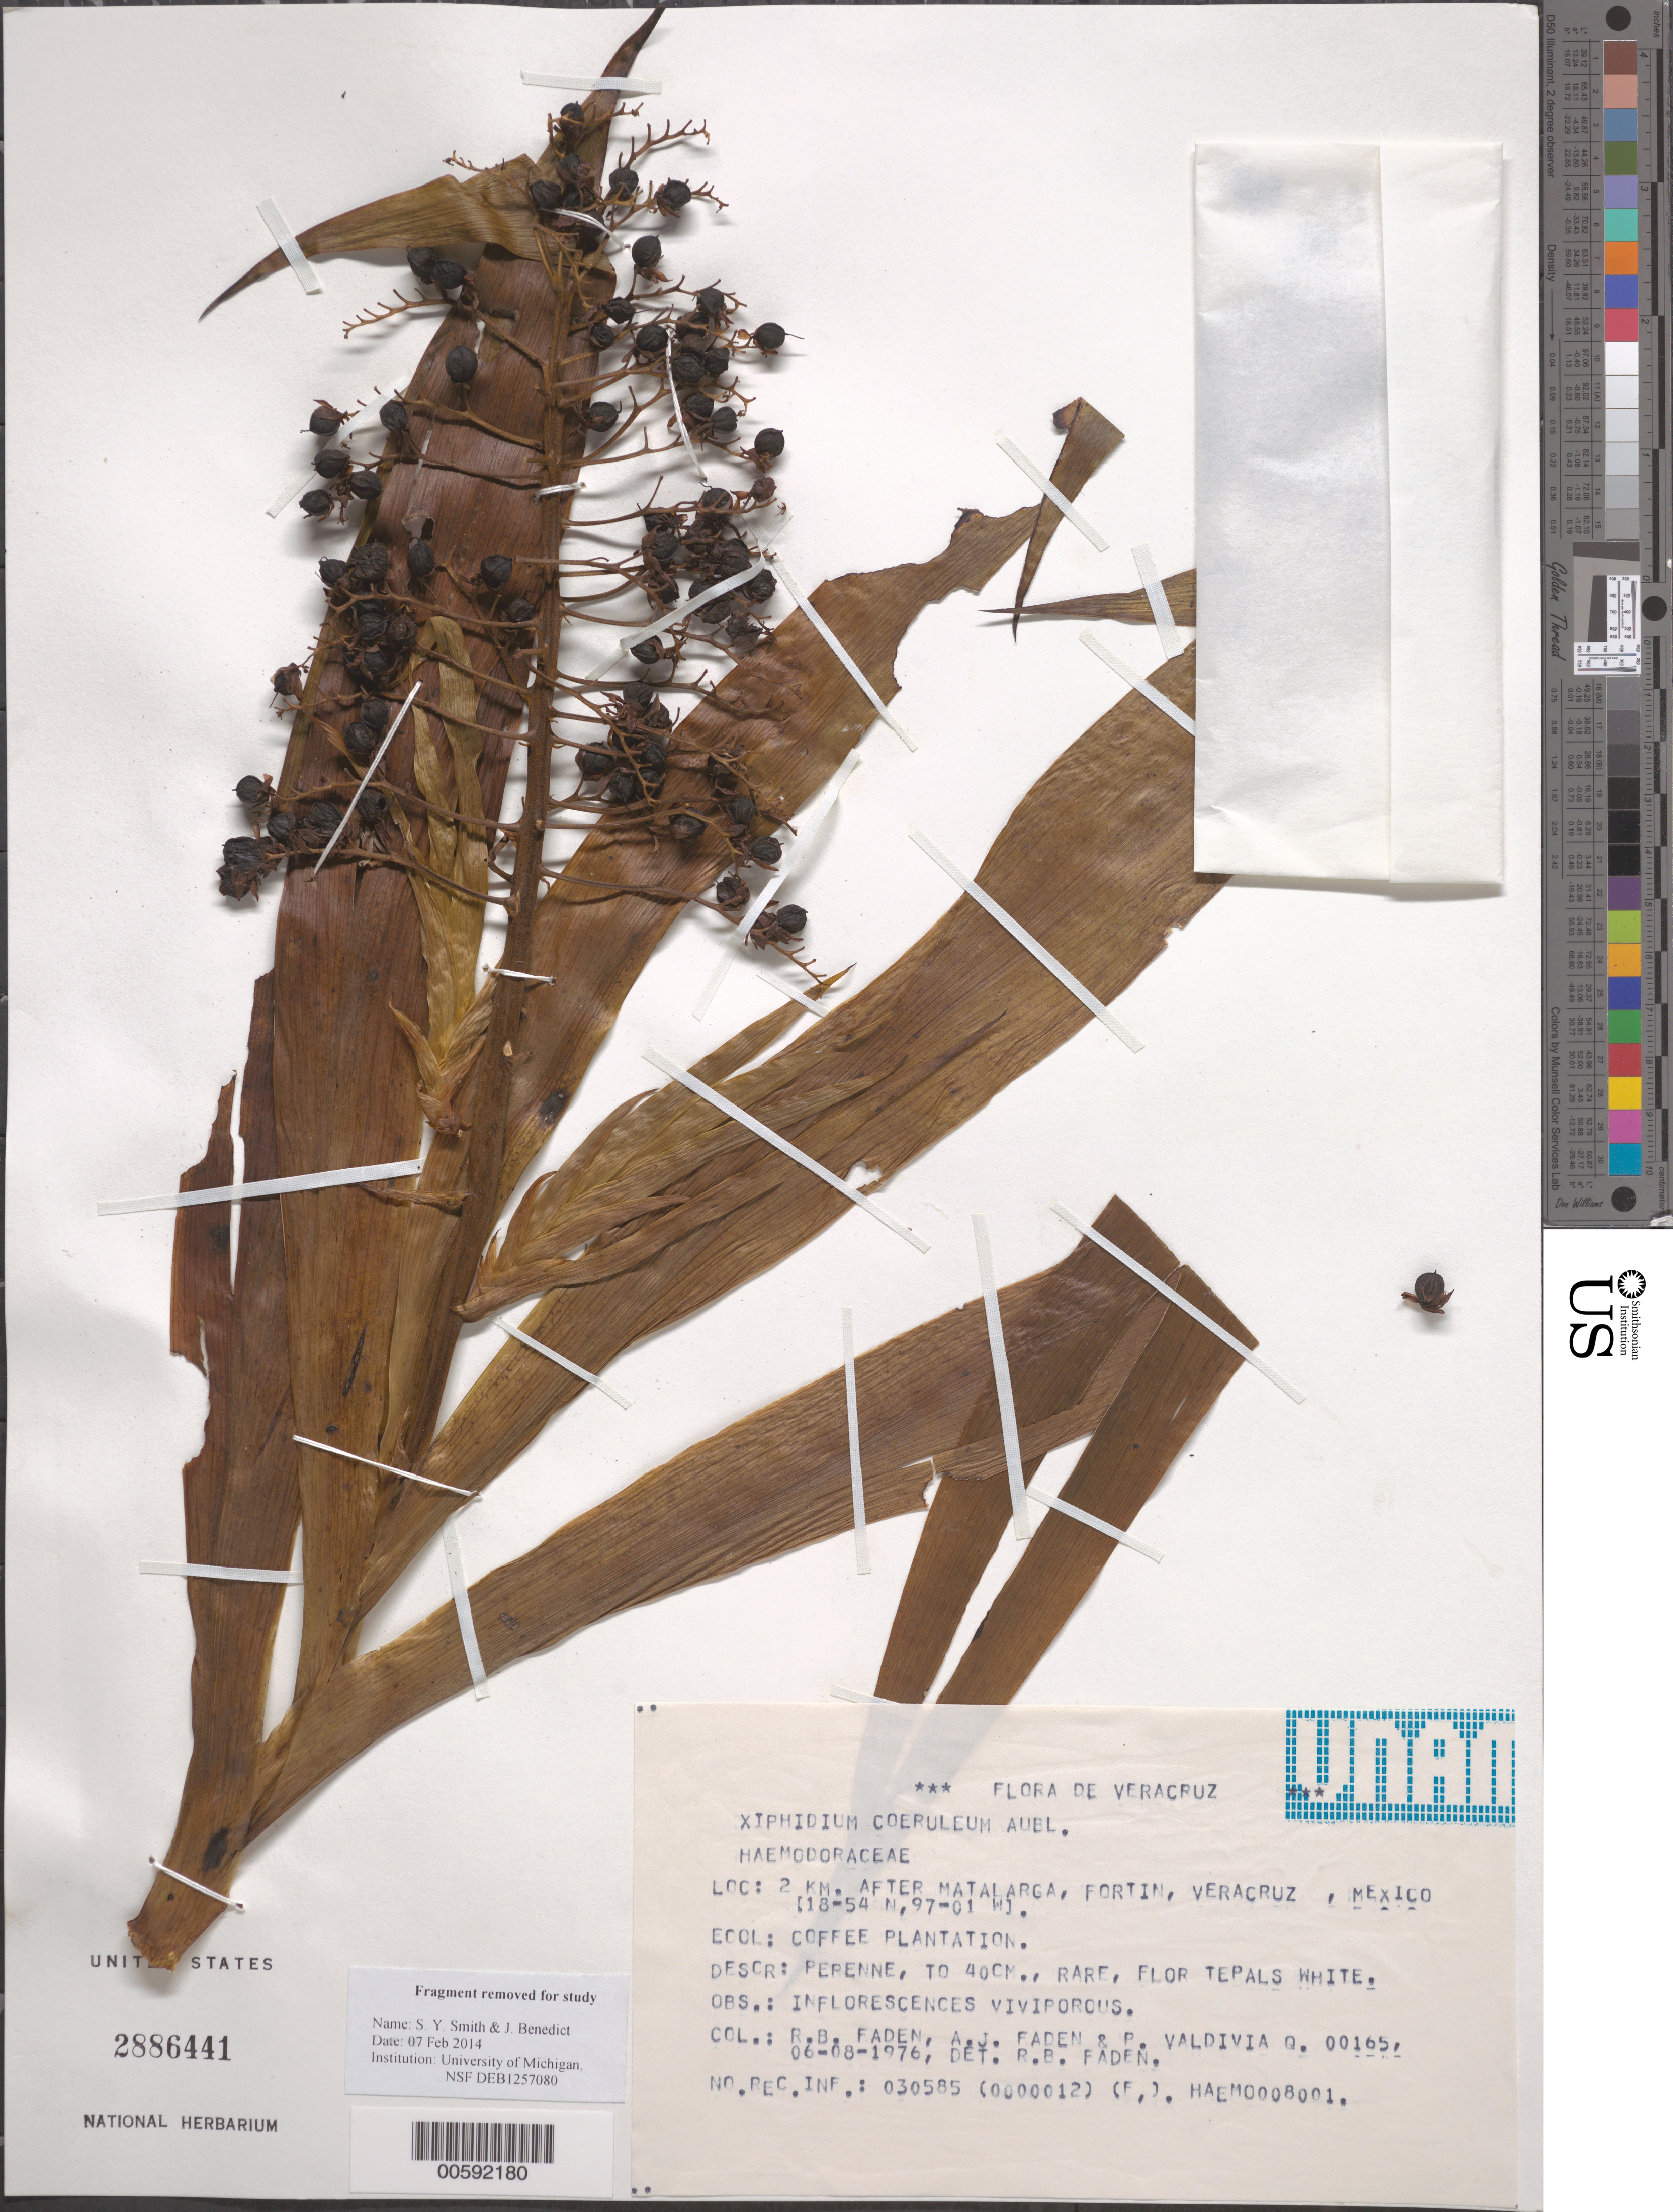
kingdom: Plantae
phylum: Tracheophyta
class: Liliopsida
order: Commelinales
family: Haemodoraceae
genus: Xiphidium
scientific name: Xiphidium caeruleum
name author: Aubl.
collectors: R. B. Faden & A. J. Faden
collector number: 001651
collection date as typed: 06 Aug 1976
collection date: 1976-08-06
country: Mexico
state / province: Veracruz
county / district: Fortín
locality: Matalarga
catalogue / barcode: US 2886441